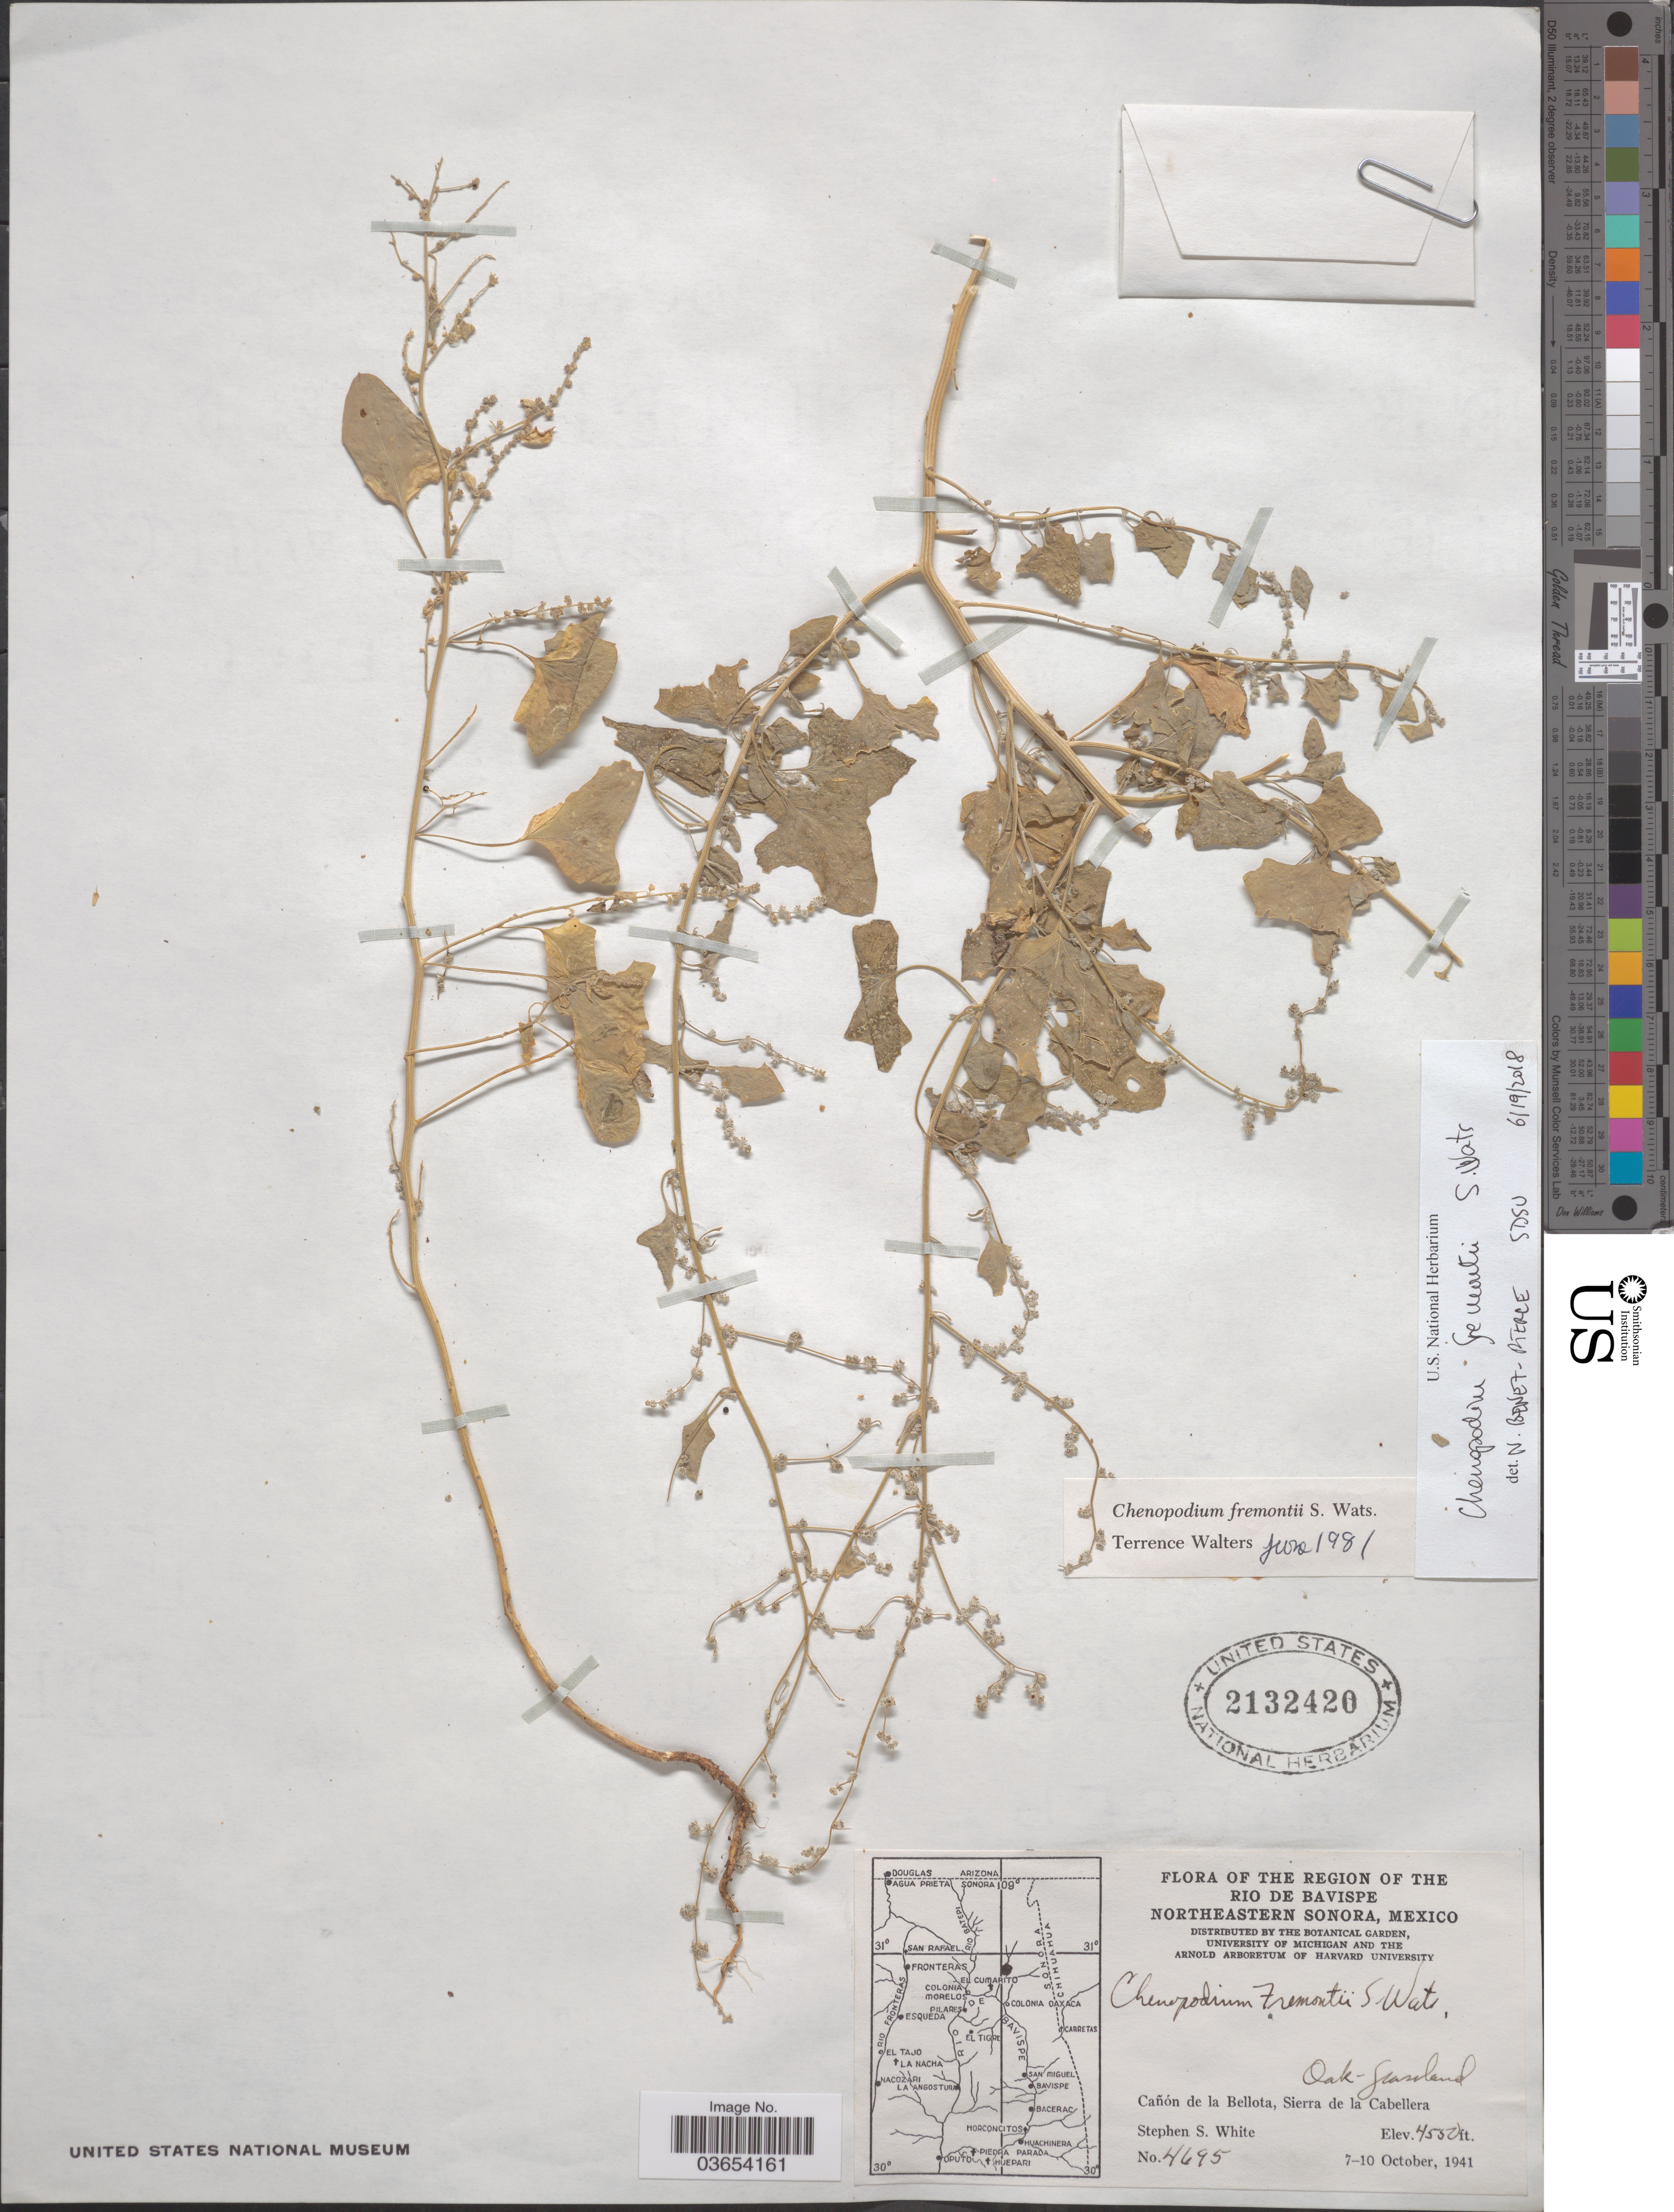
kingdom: Plantae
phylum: Tracheophyta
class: Magnoliopsida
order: Caryophyllales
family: Amaranthaceae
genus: Chenopodium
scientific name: Chenopodium fremontii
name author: S. Watson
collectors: S. S. White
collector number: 4695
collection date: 1941-10-07/1941-10-10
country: Mexico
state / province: Sonora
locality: The Region of the Rio de Bavispe. Northeastern Sonora. Cañón de la Bellota, Siera de la Cabellera.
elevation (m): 1387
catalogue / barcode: US 2132420